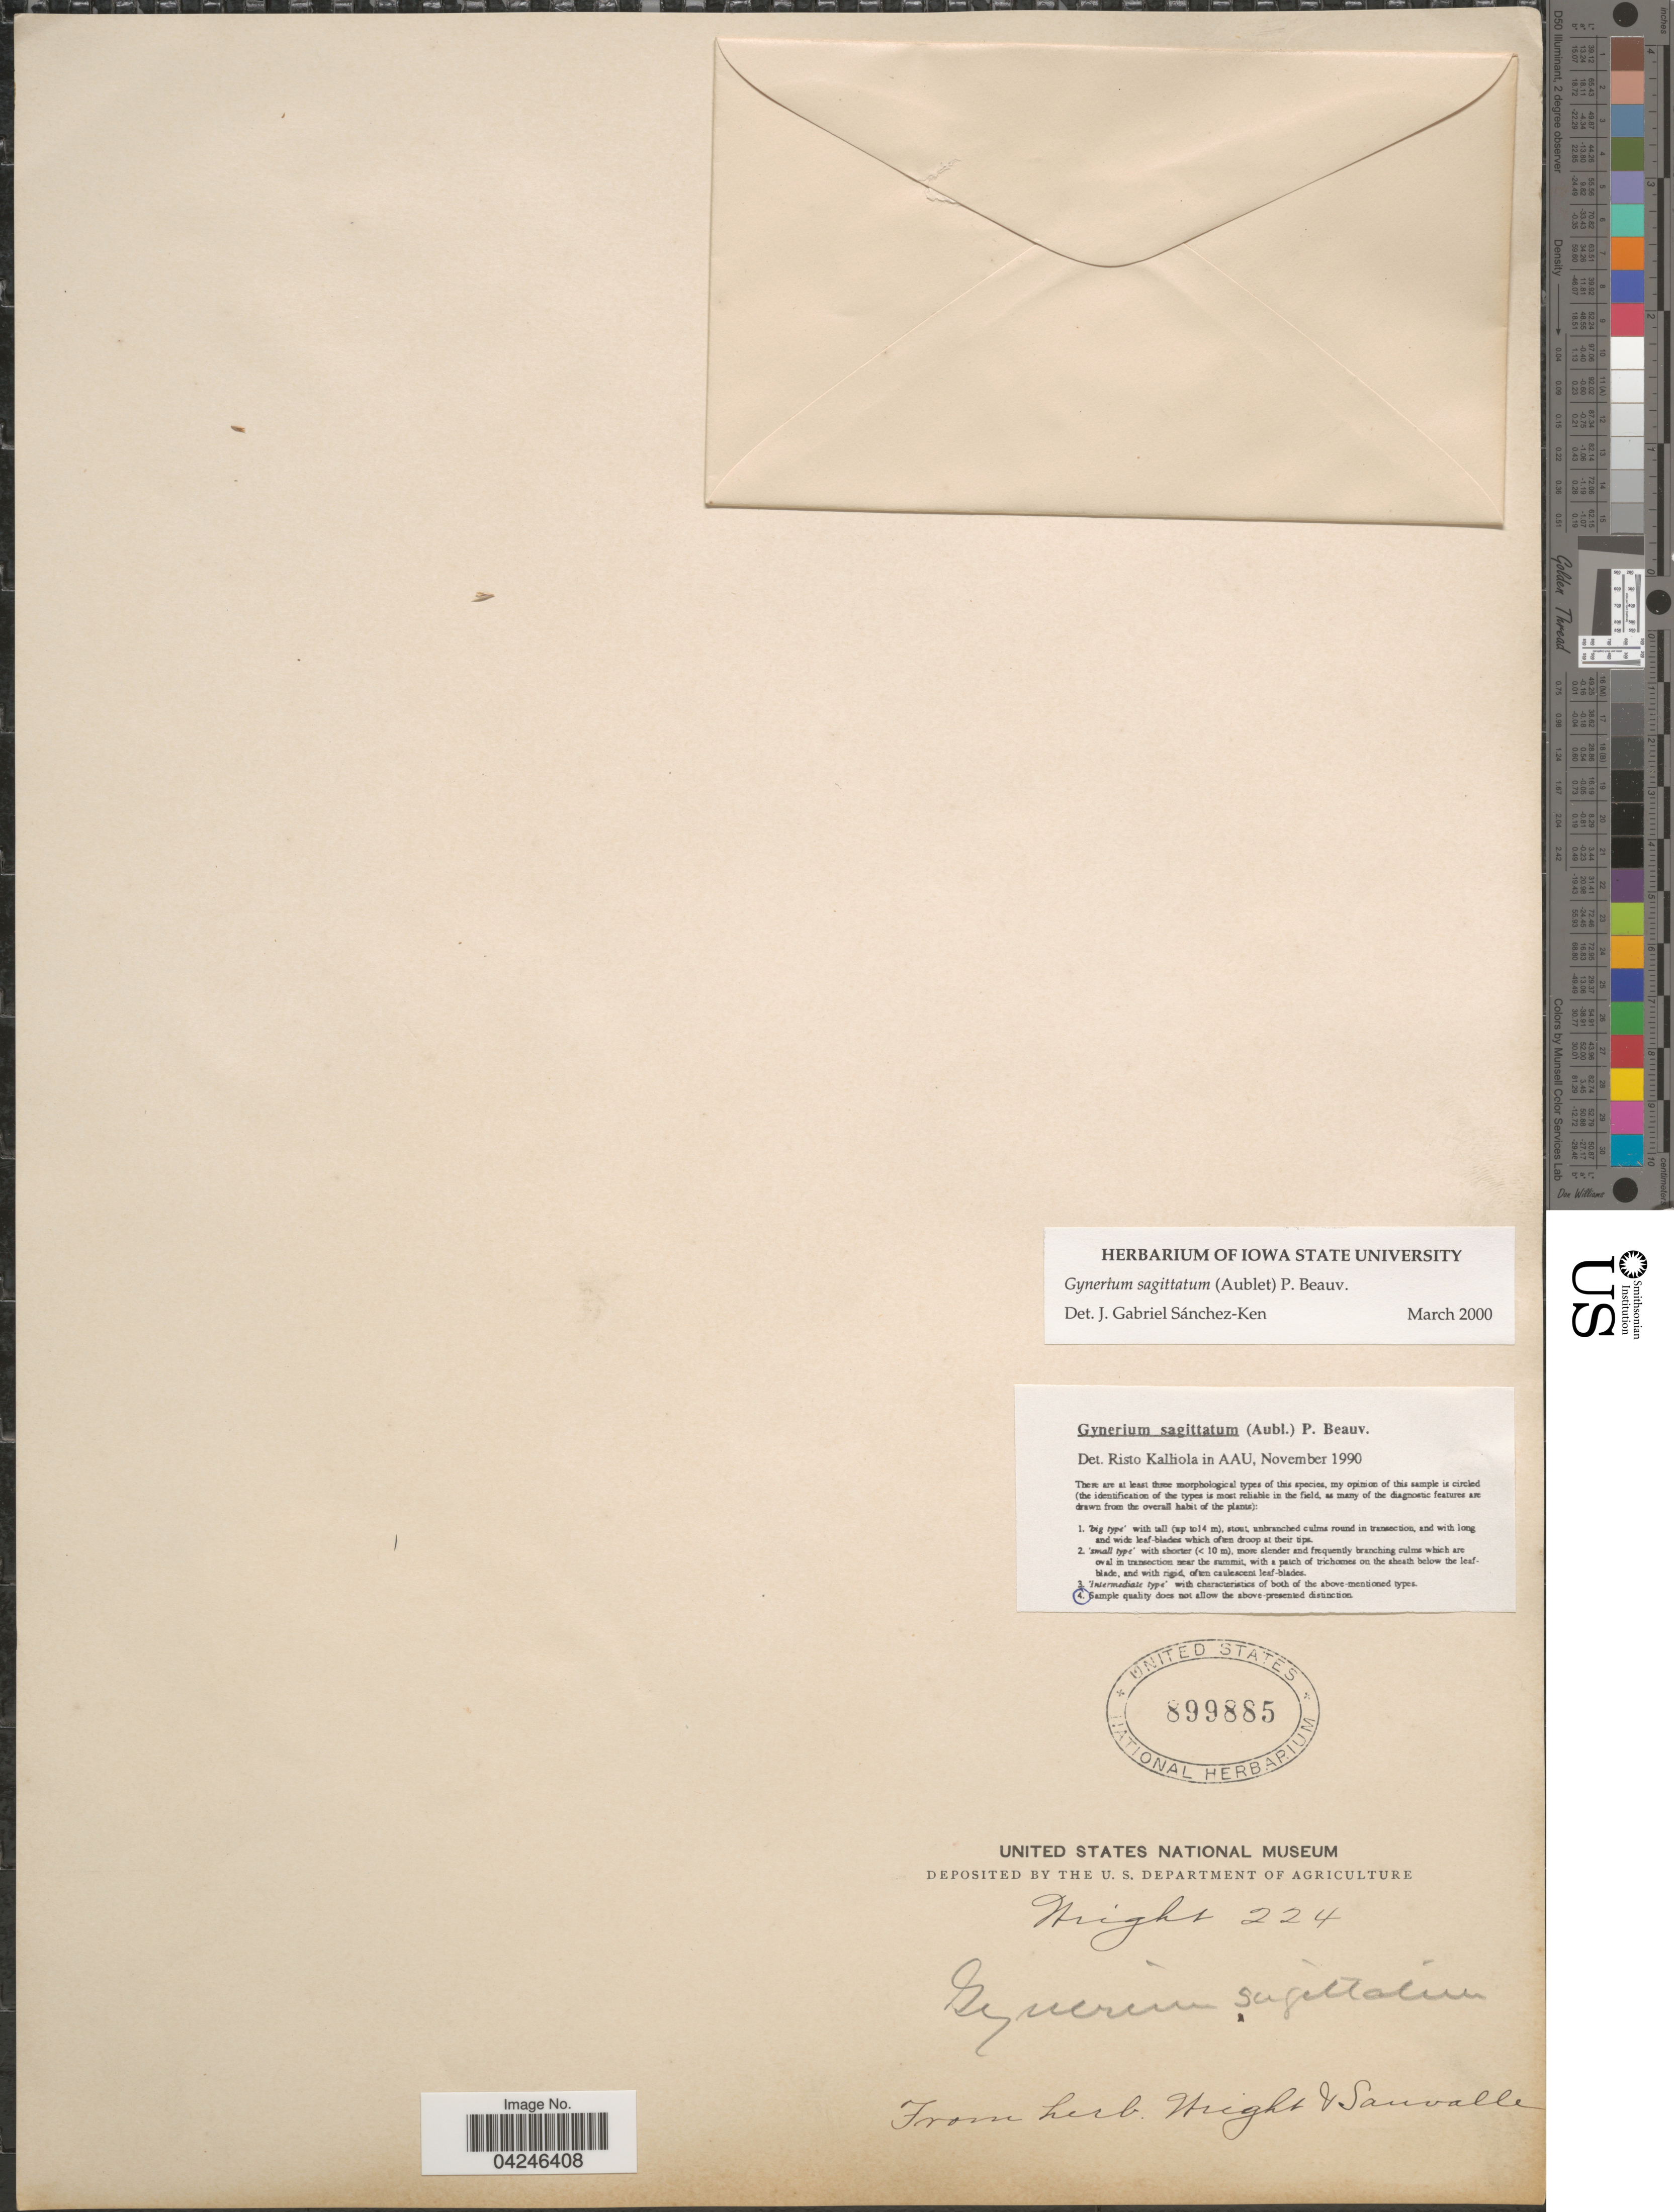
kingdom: Plantae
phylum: Tracheophyta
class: Liliopsida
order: Poales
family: Poaceae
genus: Gynerium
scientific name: Gynerium sagittatum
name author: (Aubl.) P. Beauv.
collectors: Wright, --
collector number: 224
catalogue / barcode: US 899885